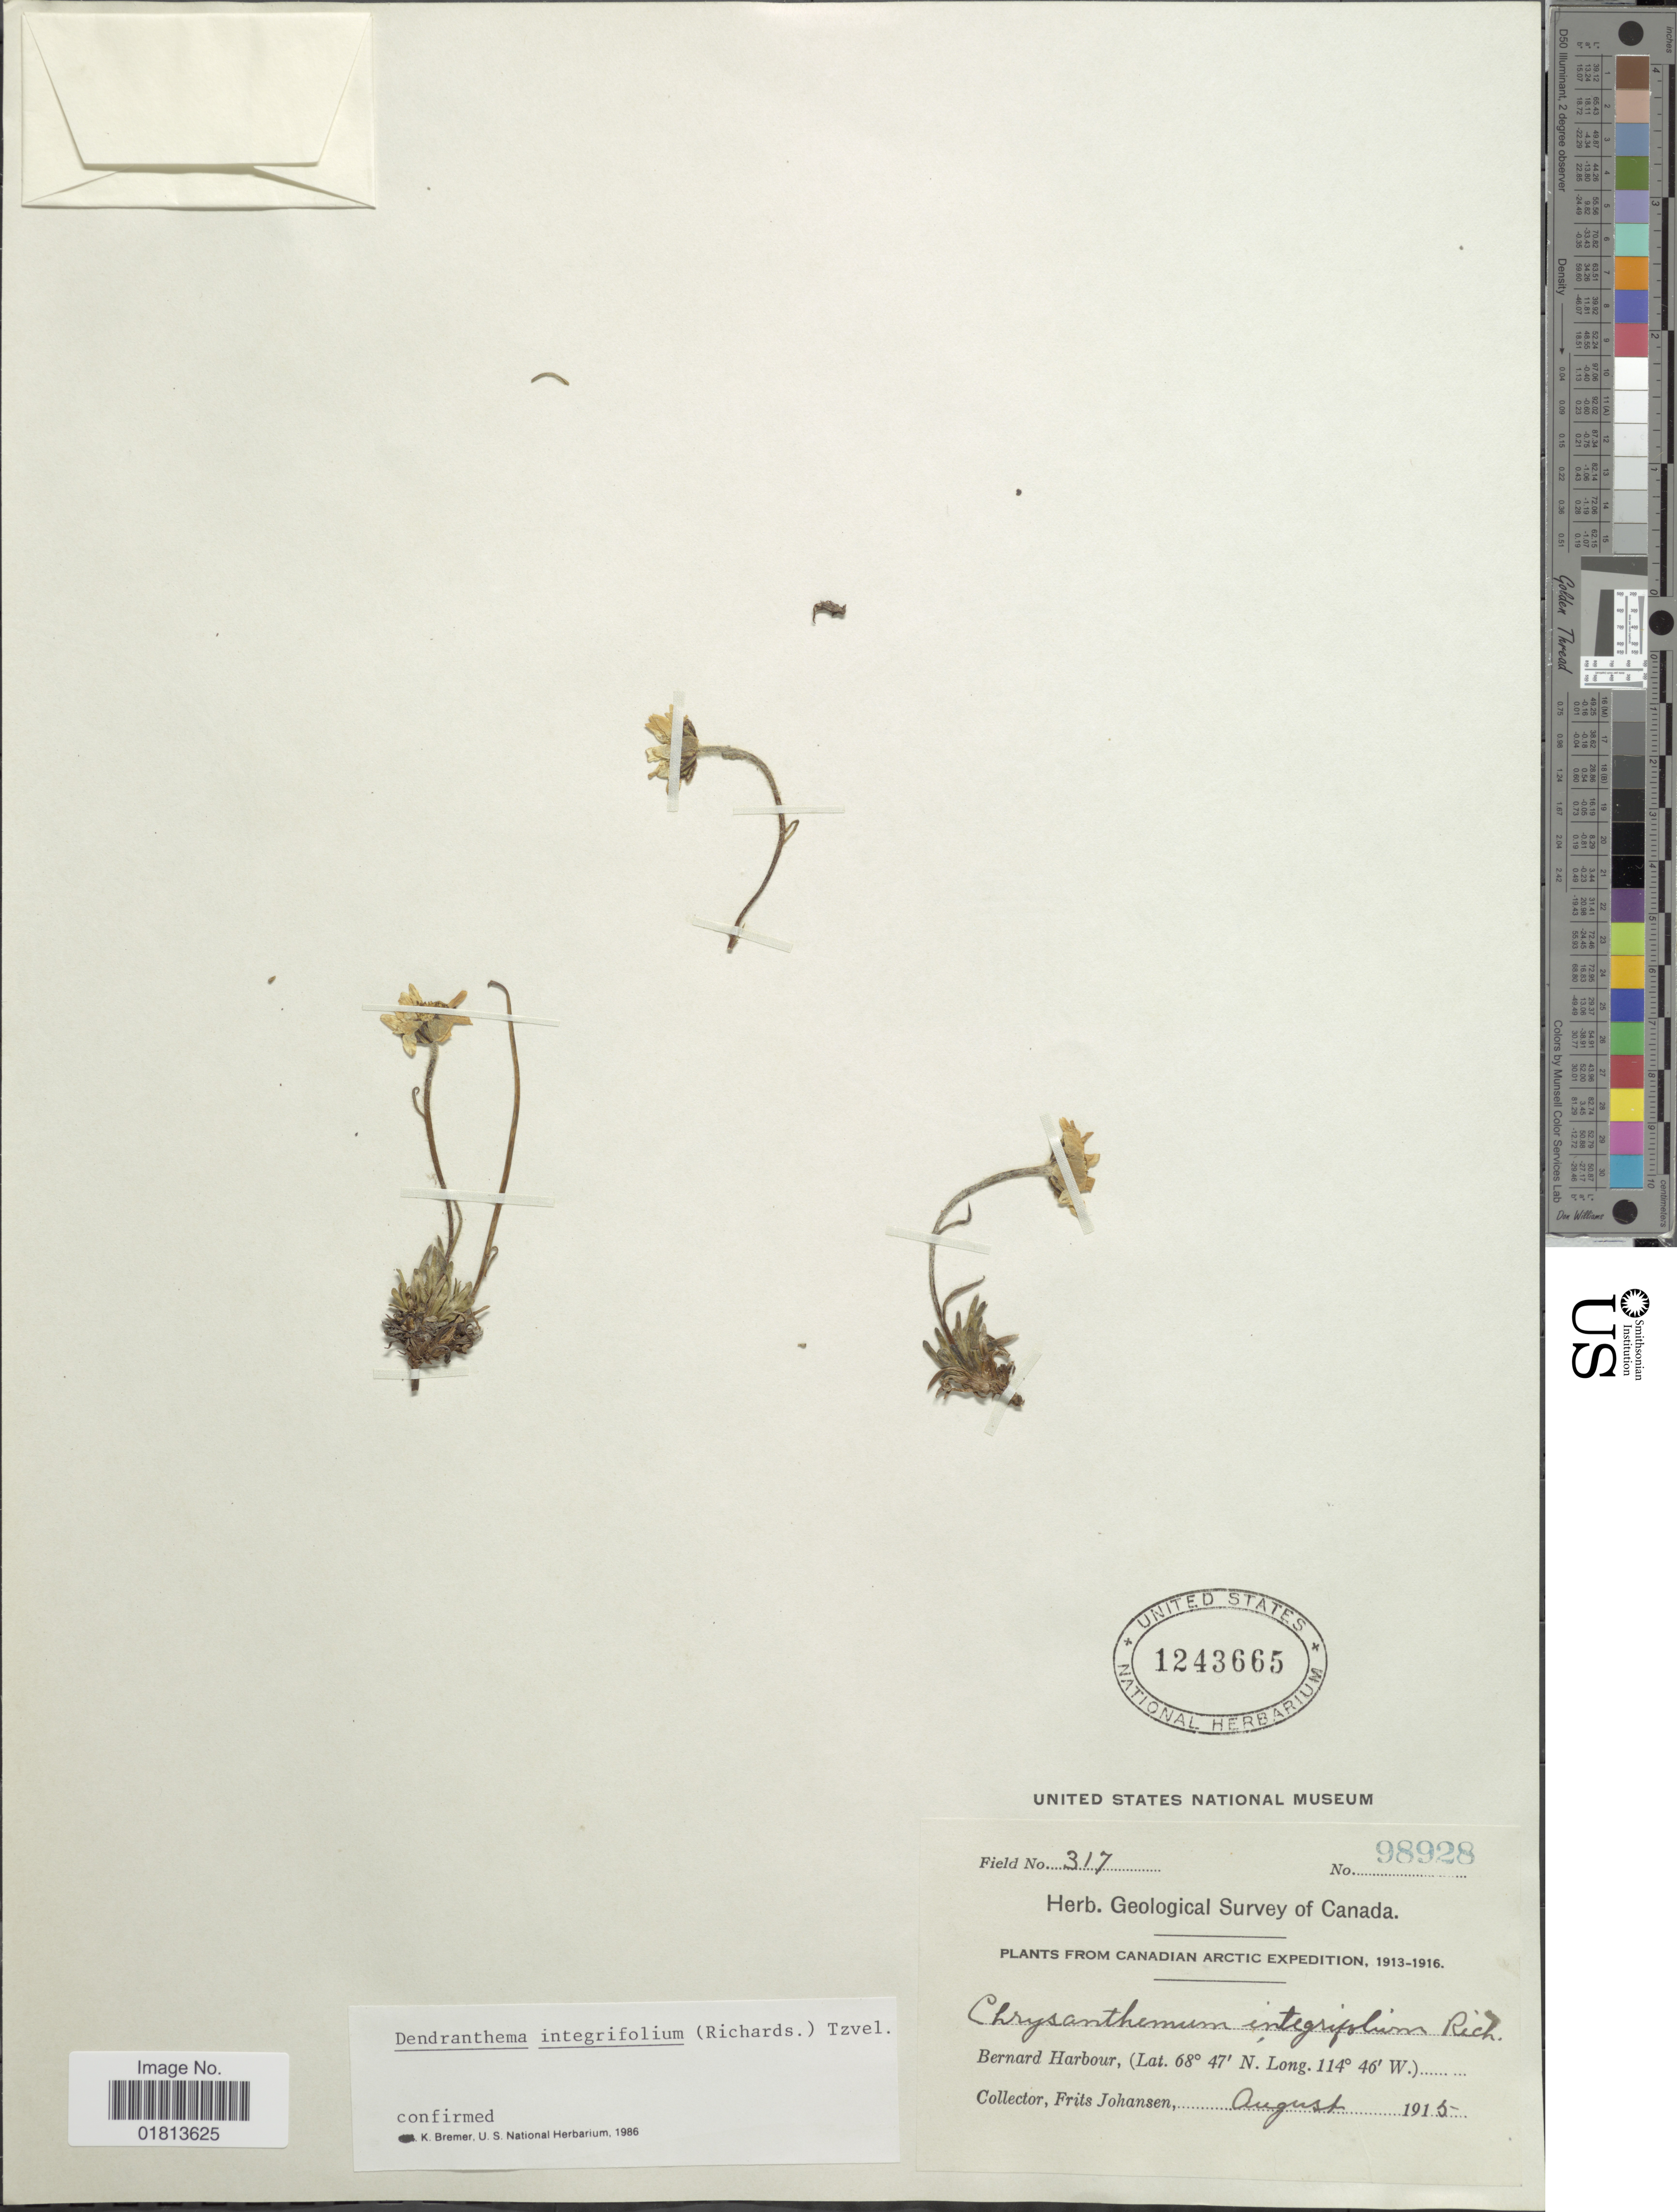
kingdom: Plantae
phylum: Tracheophyta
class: Magnoliopsida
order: Asterales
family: Asteraceae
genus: Dendranthema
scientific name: Dendranthema integrifolium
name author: (Richardson) Tzvelev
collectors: F. Johansen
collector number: Field 317/ 98928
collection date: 1915-08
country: Canada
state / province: Nunavut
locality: Canadian Arctic, Bernard Harbour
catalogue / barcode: US 1243665